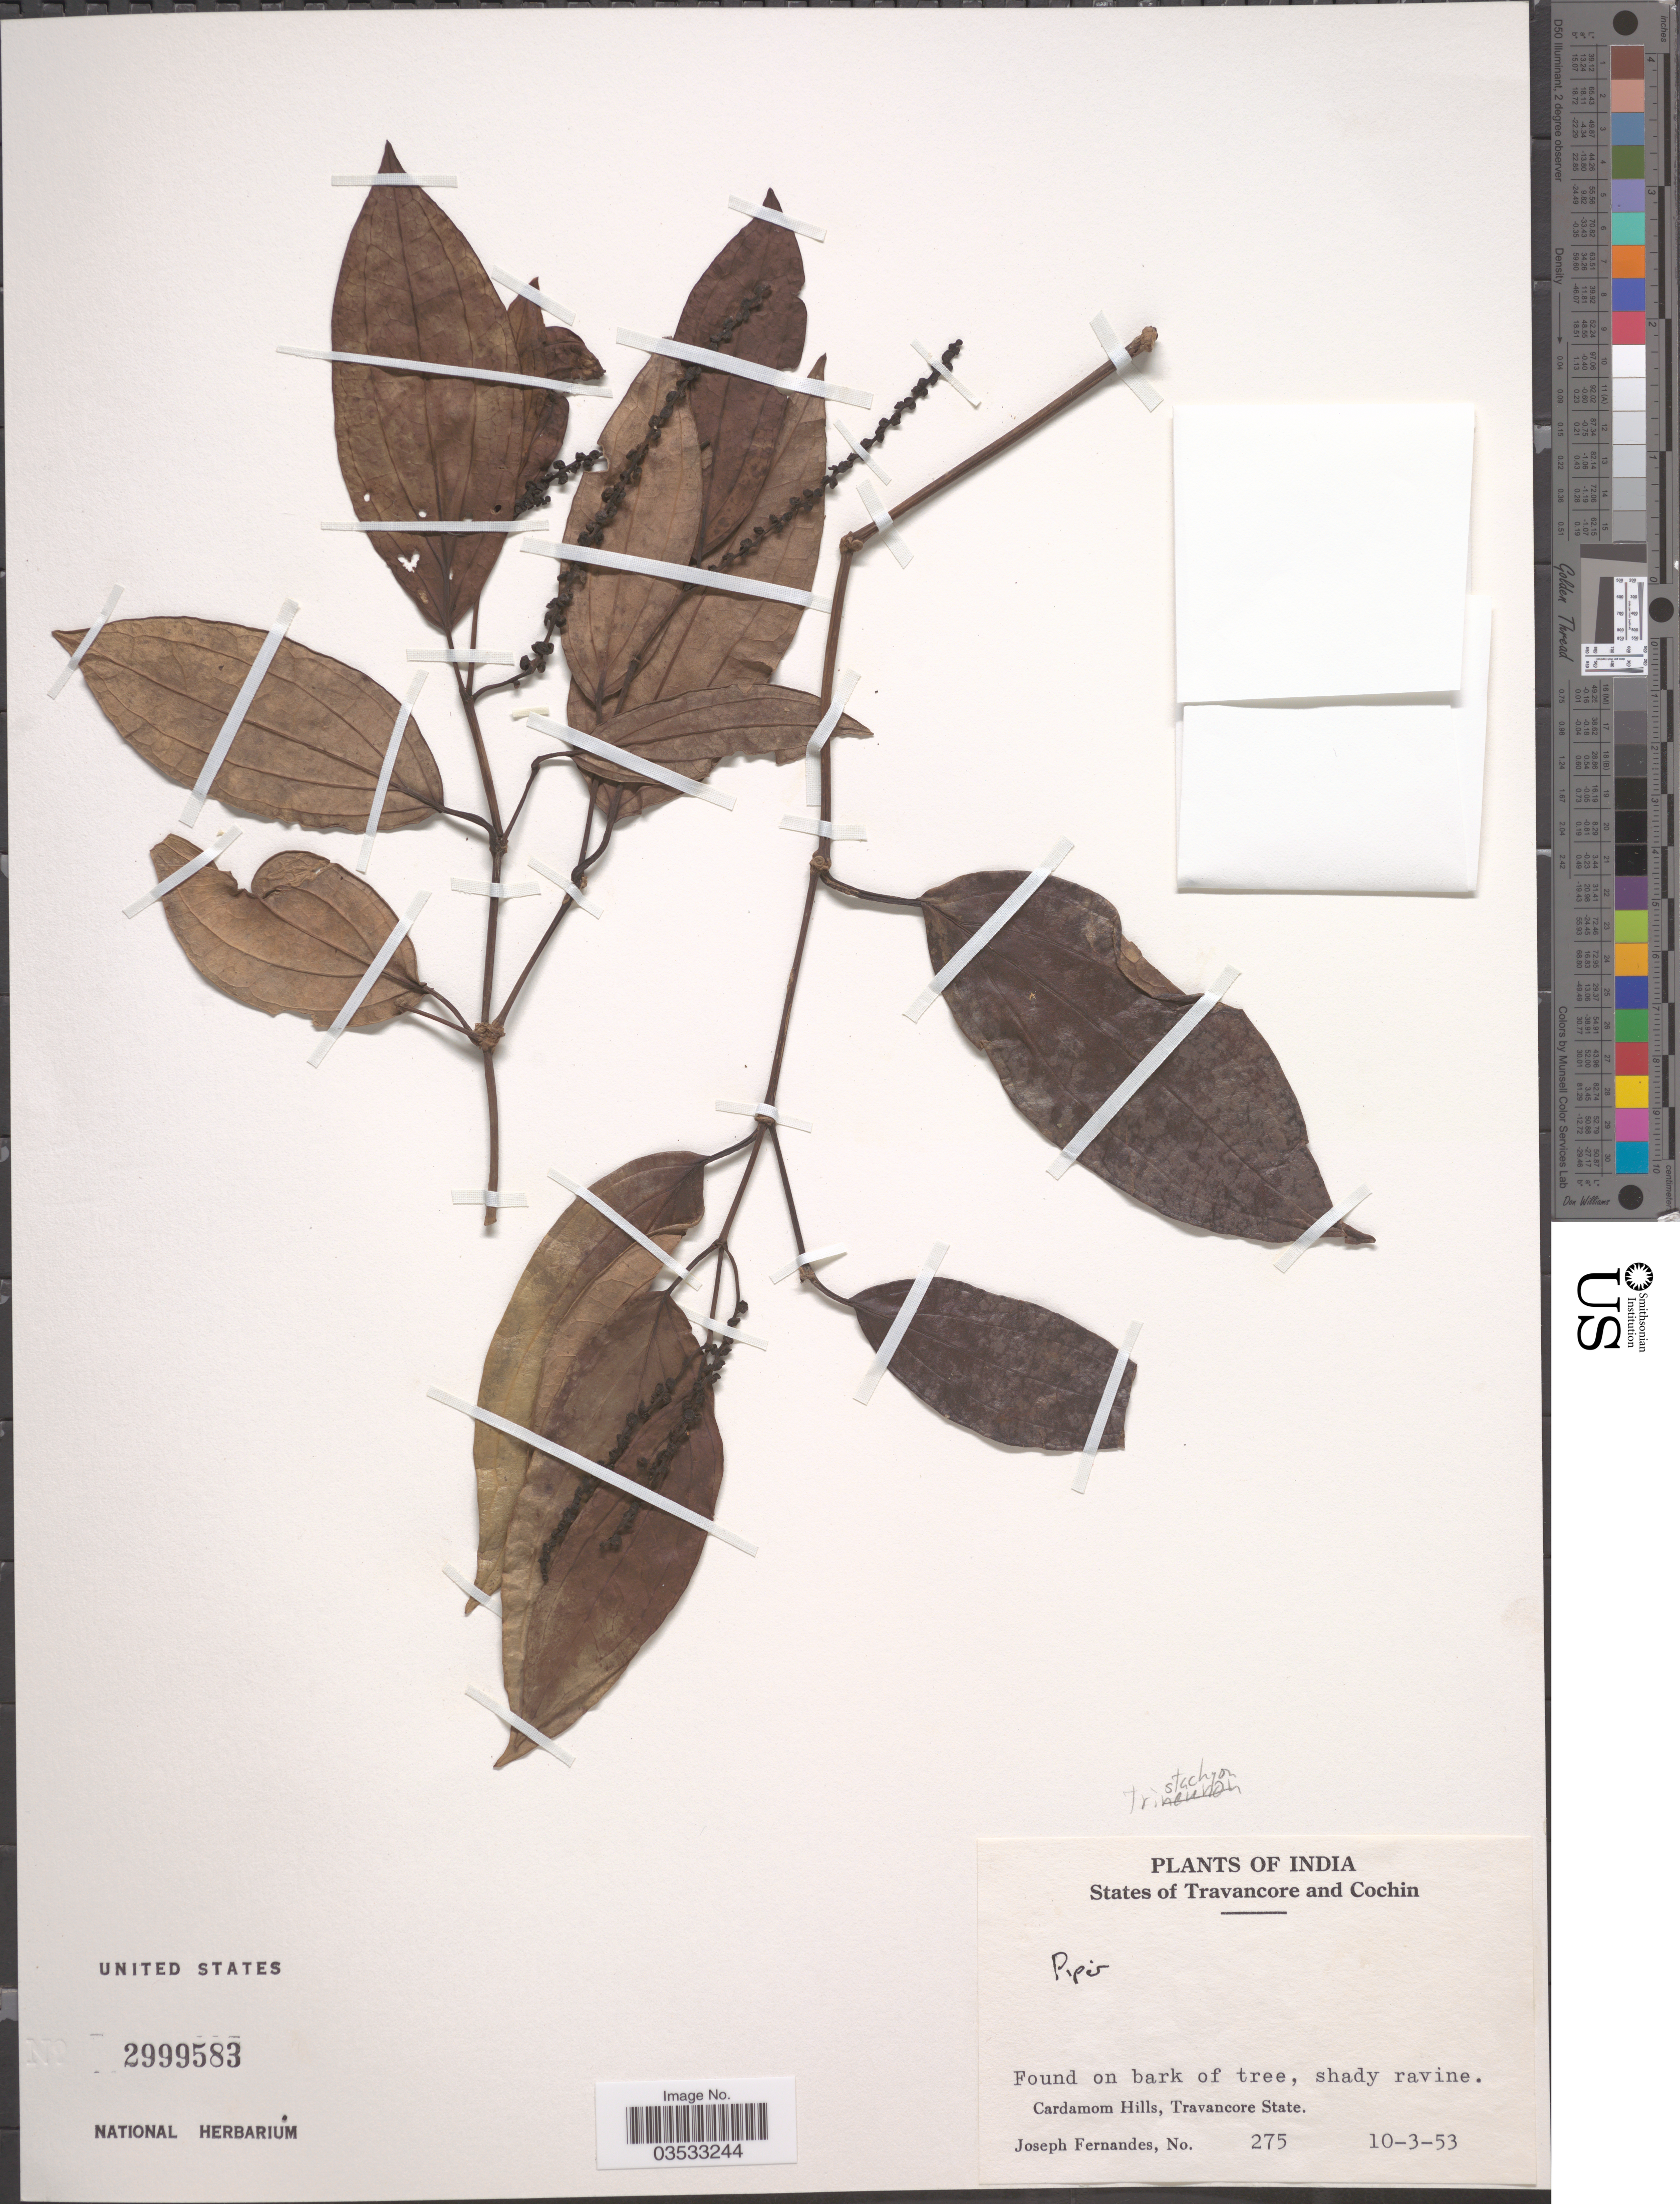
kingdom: Plantae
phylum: Tracheophyta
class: Magnoliopsida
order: Piperales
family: Piperaceae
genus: Piper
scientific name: Piper trichostachyon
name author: (Miq.) C. DC.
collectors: J. Fernández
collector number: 275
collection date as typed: Transcribed d/m/y: 10/3/53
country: India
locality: Cardamom Hills, Travancore State.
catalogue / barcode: US 2999583